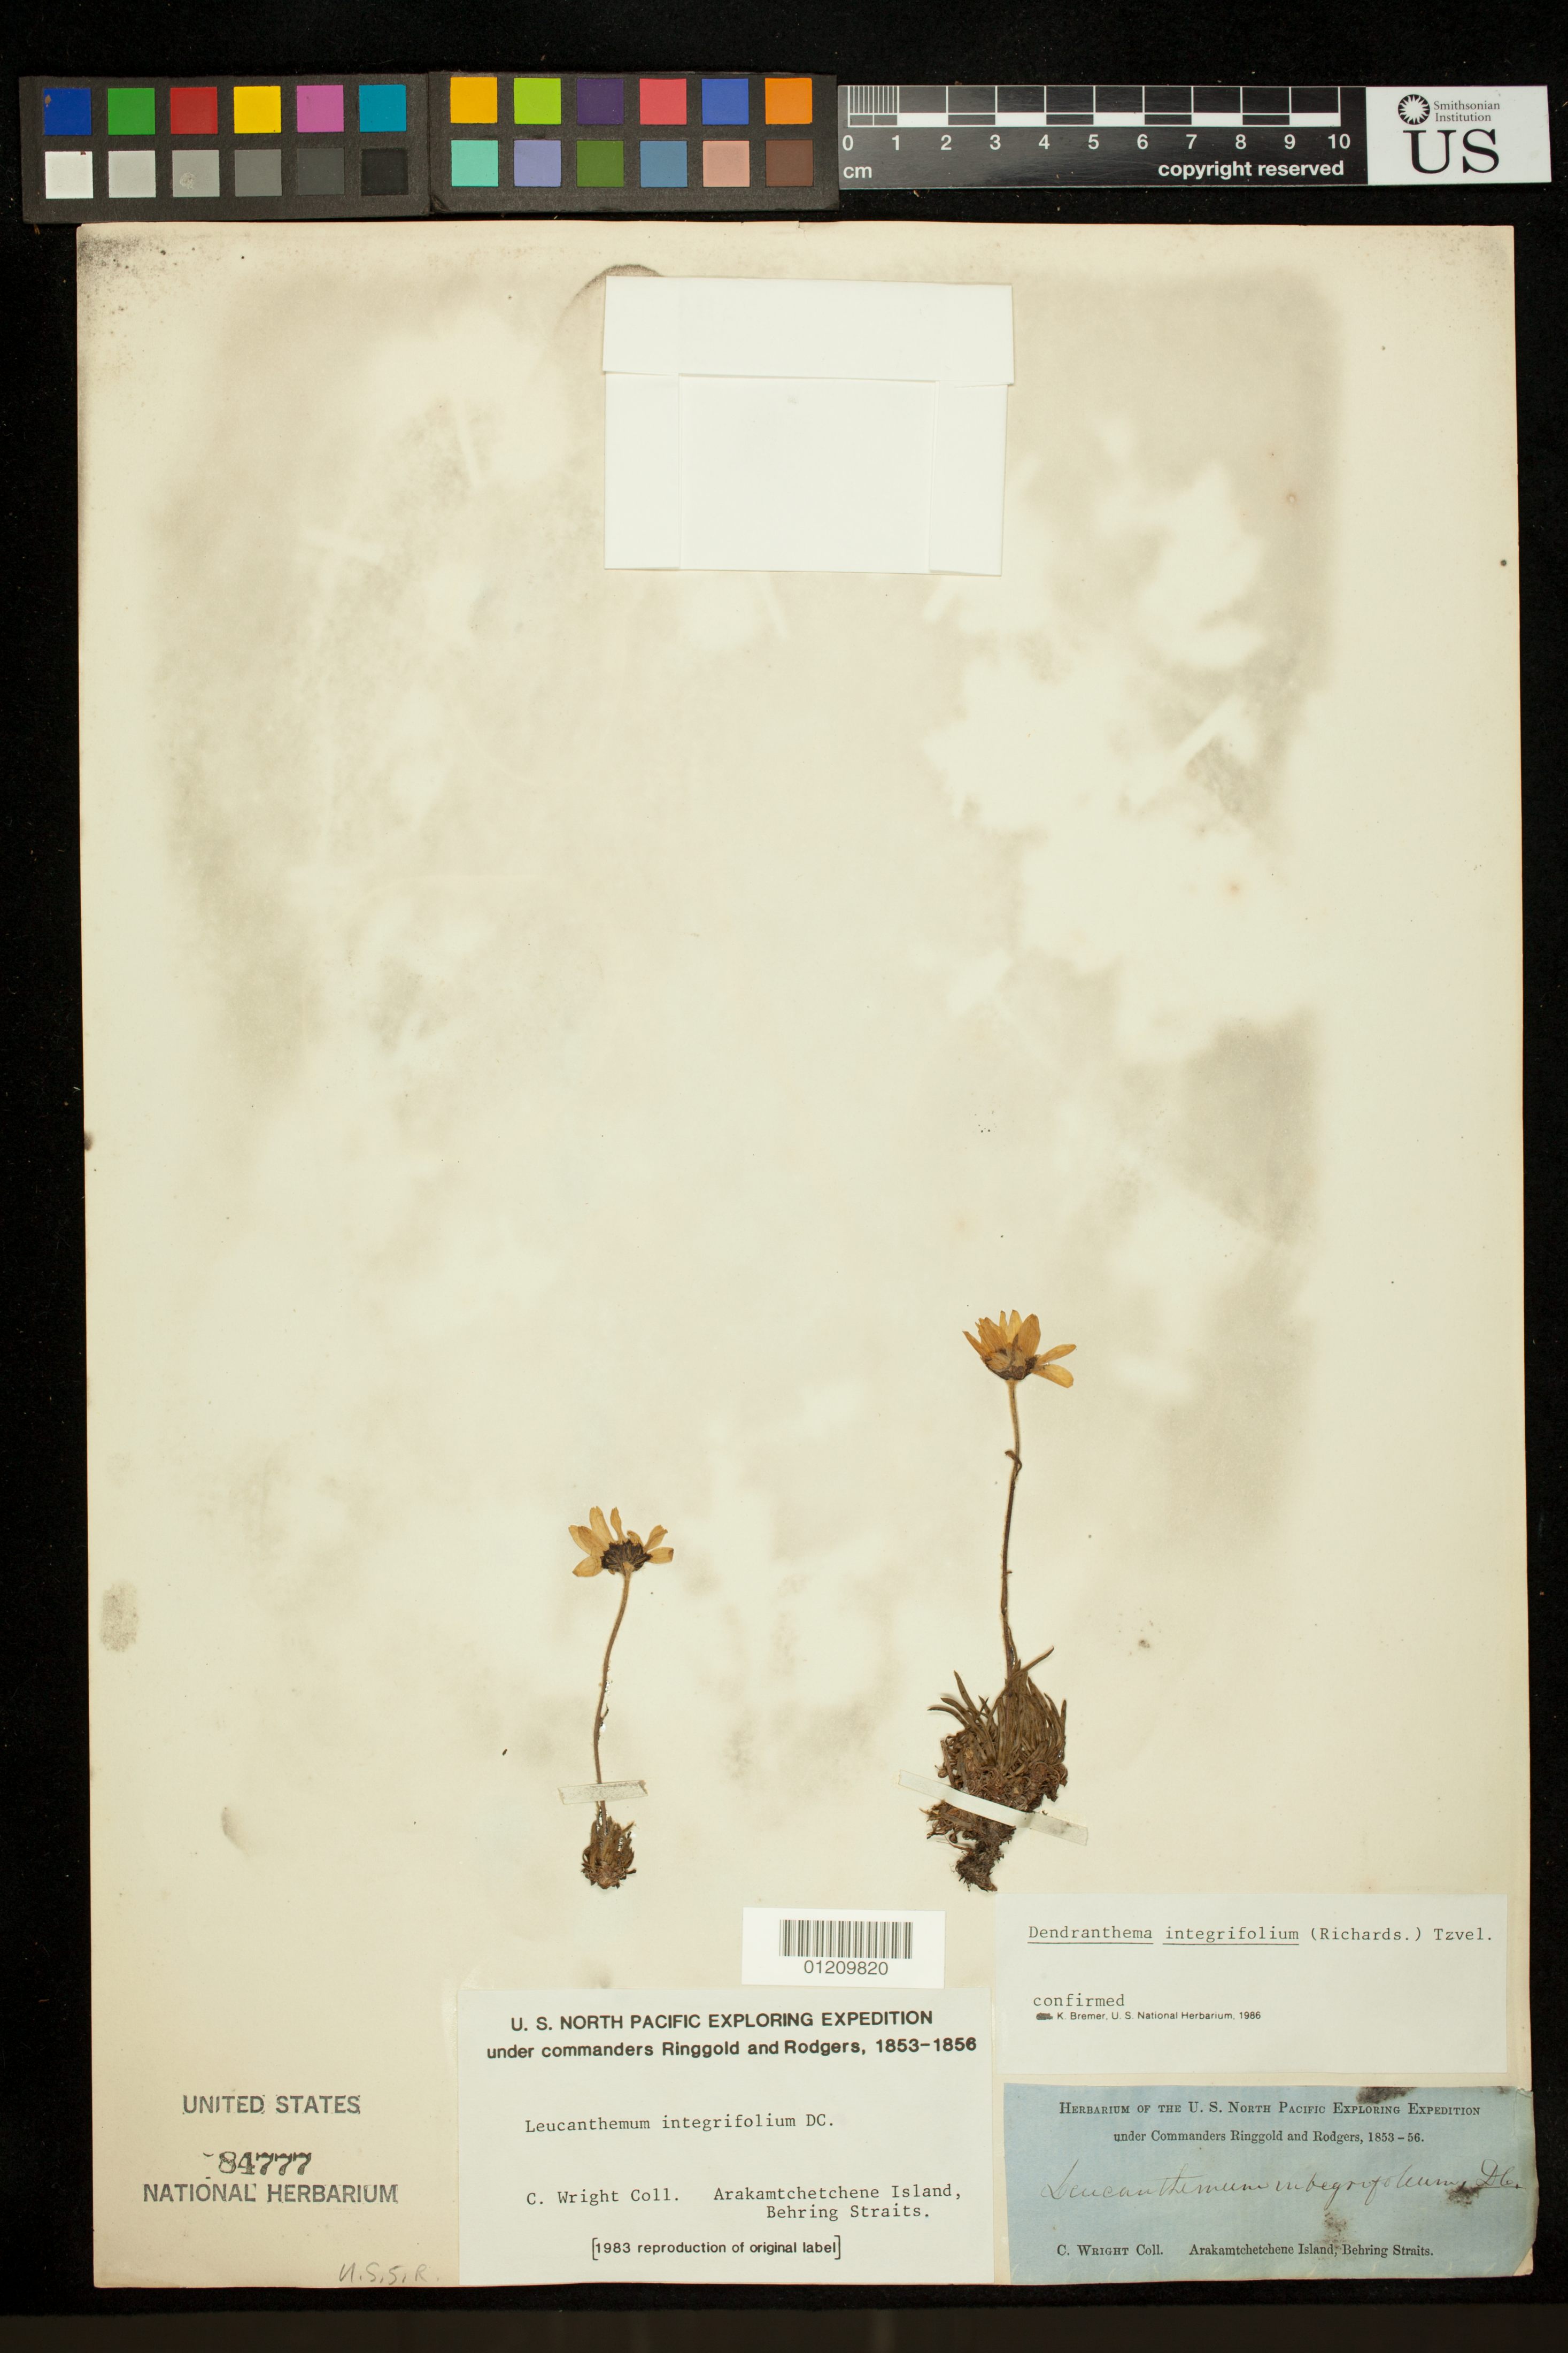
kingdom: Plantae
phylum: Tracheophyta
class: Magnoliopsida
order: Asterales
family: Asteraceae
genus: Dendranthema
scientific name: Dendranthema integrifolium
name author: (Richardson) Tzvelev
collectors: C. Wright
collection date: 1853/1856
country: Russian Federation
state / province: Chukotka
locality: Arakamtchetchene I. Bering's Straits.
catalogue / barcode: US 84777